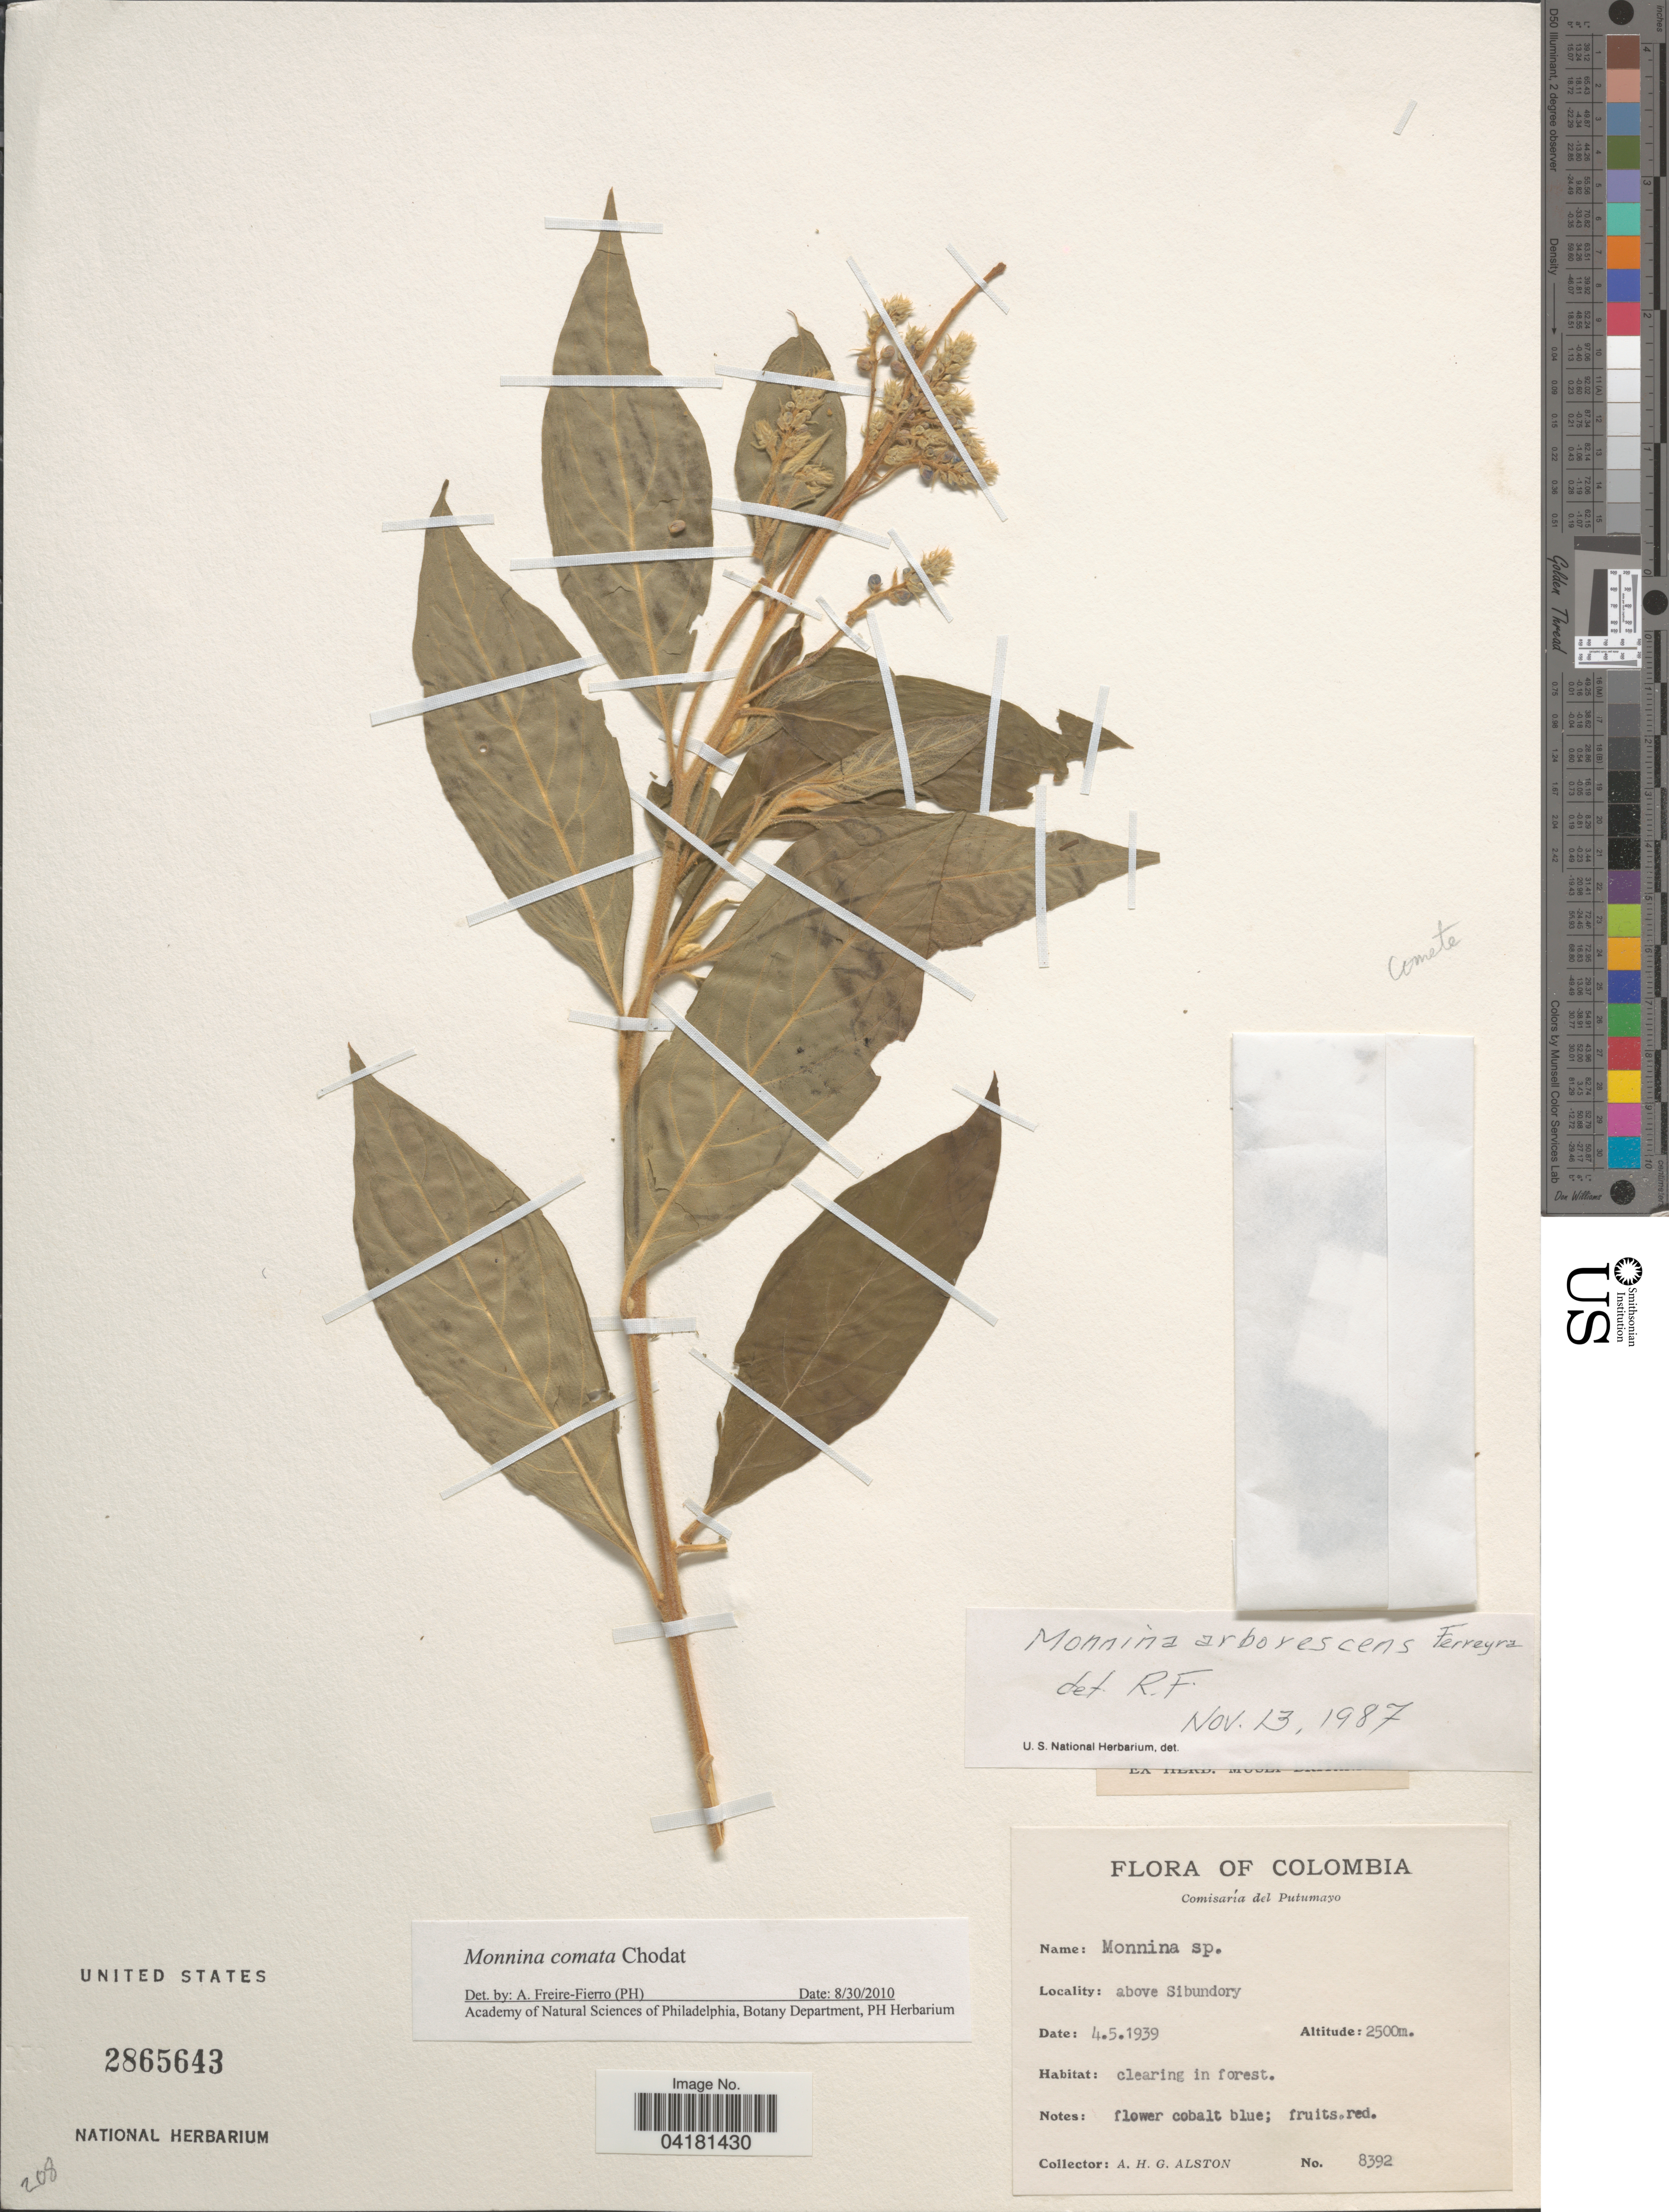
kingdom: Plantae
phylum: Tracheophyta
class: Magnoliopsida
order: Fabales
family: Polygalaceae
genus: Monnina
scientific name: Monnina comata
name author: Chodat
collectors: A. H. Alston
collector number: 8392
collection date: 1939-05-04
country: Colombia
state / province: Putumayo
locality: Comisaría del Putumayo. Above Sibundory.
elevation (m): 2500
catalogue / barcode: US 2865643